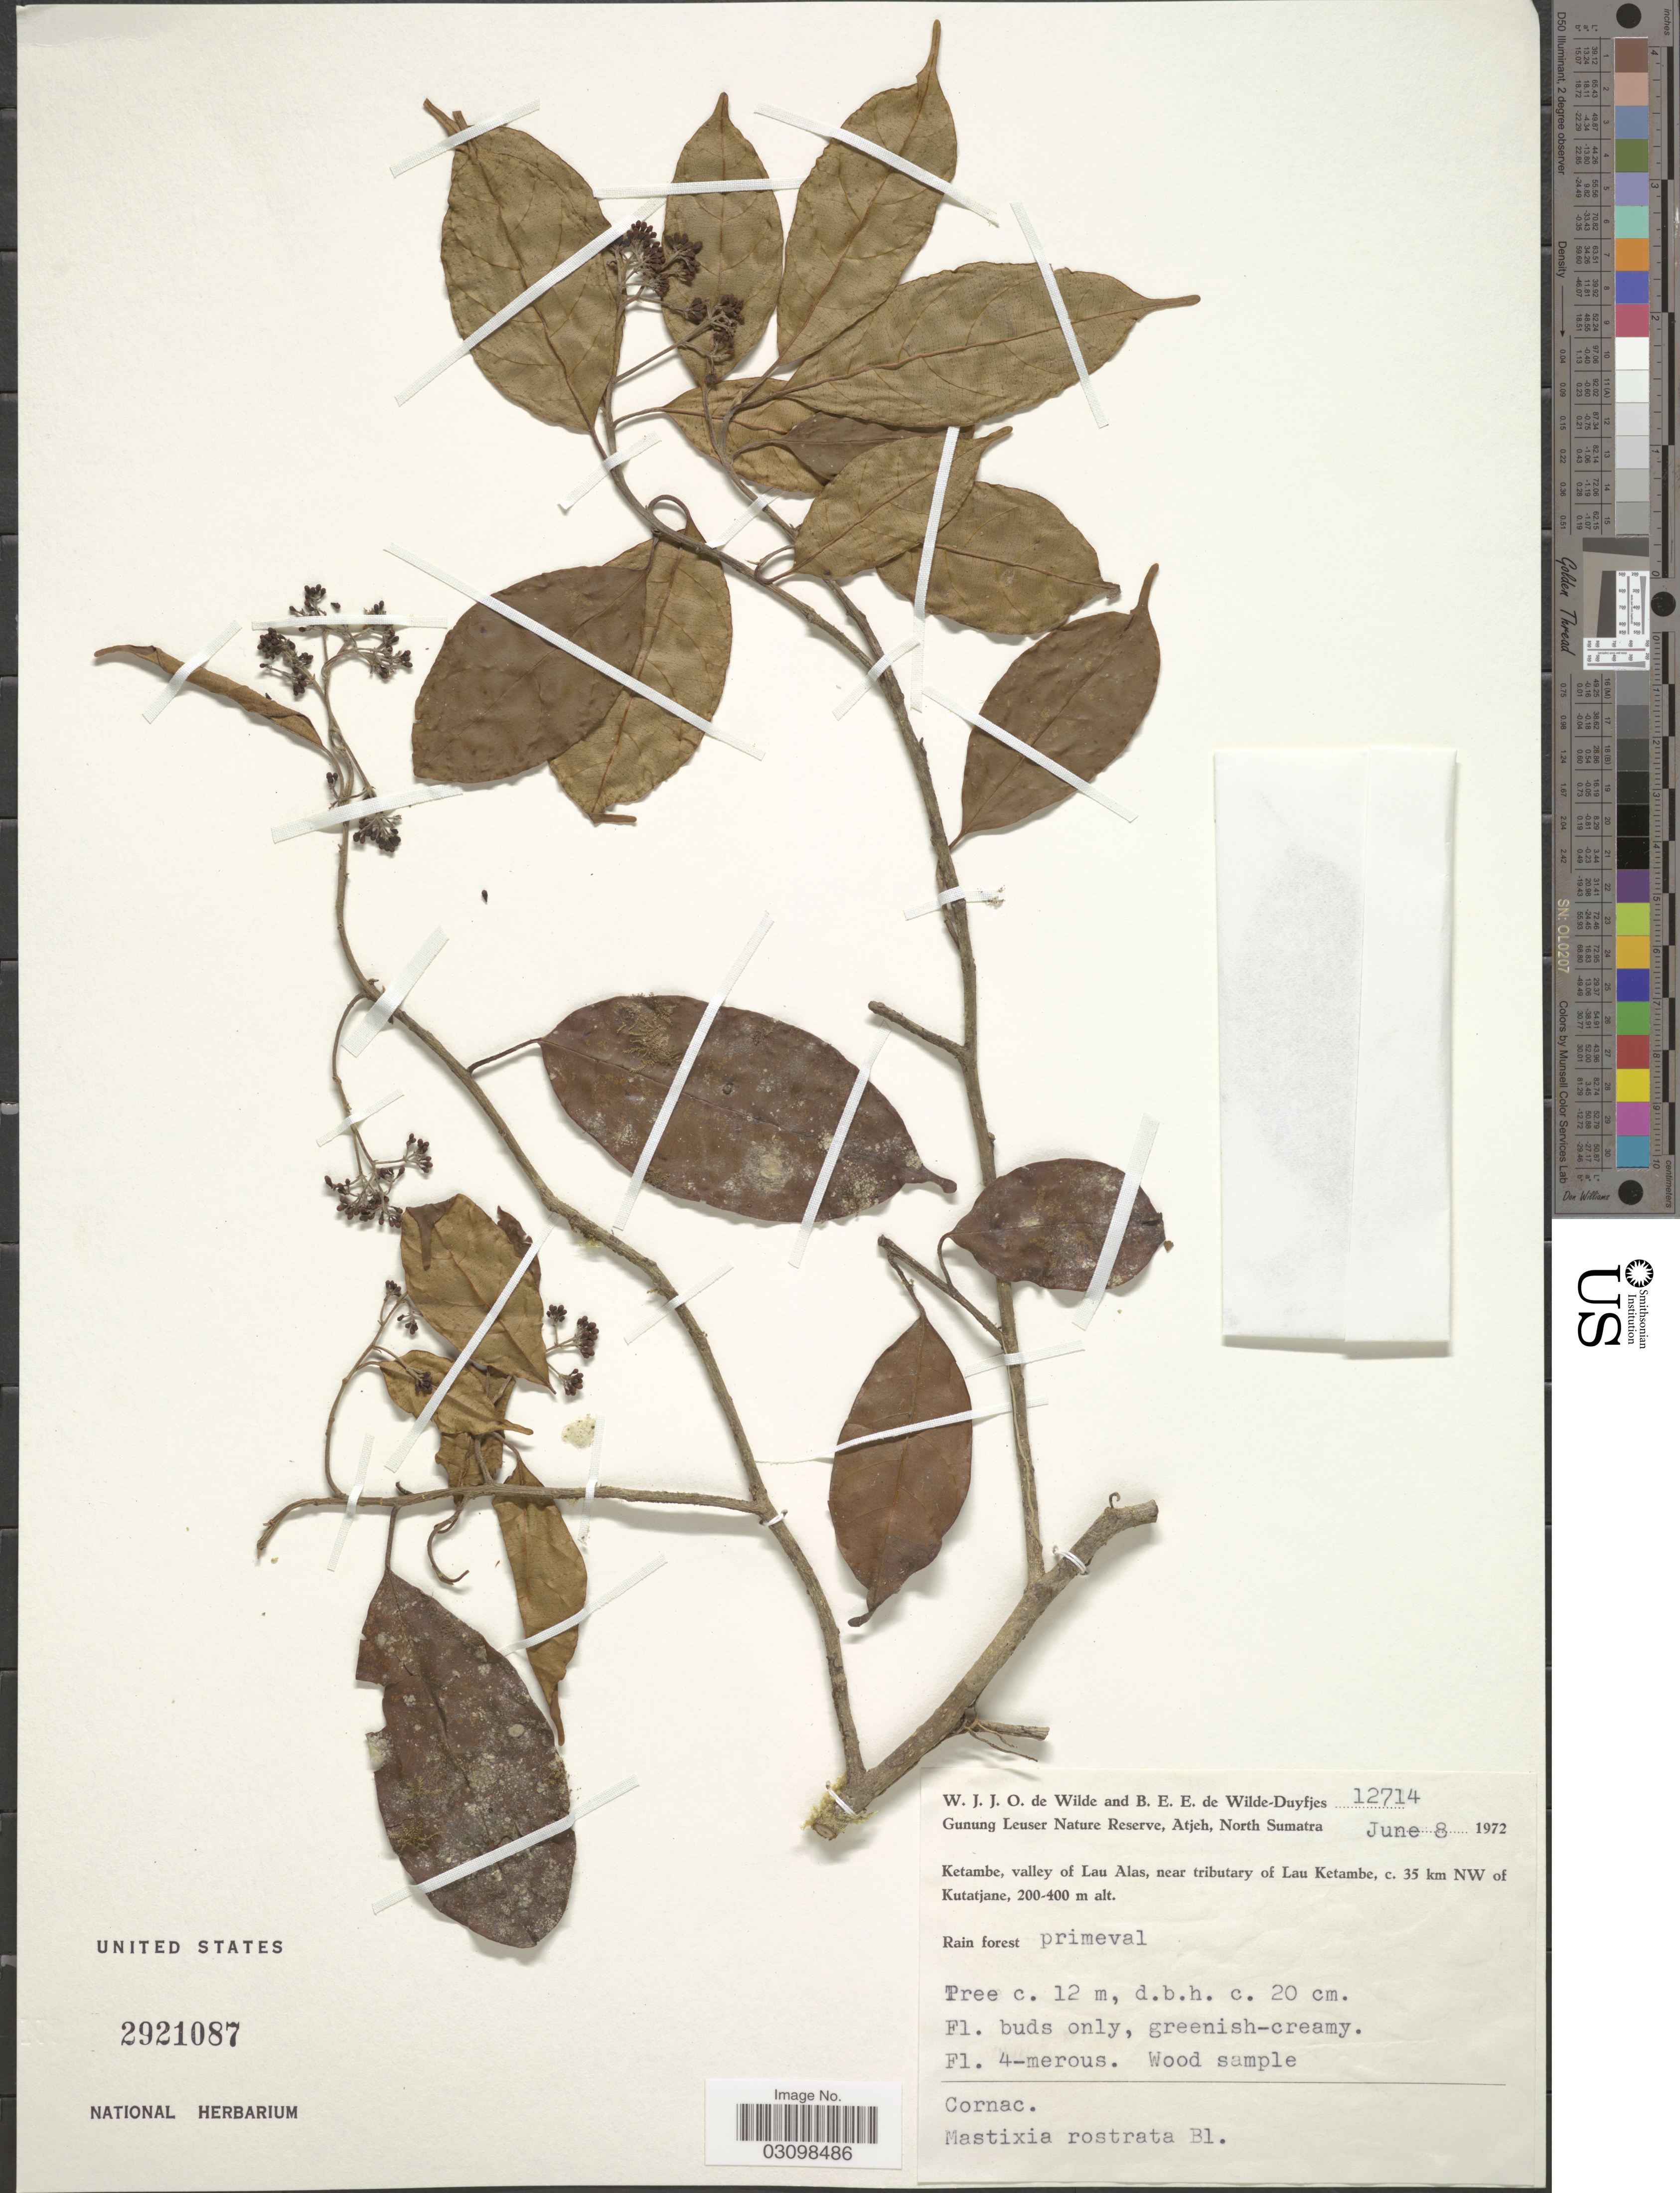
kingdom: Plantae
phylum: Tracheophyta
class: Magnoliopsida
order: Cornales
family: Nyssaceae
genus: Mastixia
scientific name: Mastixia rostrata subsp. rostrata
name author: Blume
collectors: W. J. de Wilde & B. E. de Wilde-Duyfjes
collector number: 12714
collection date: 1972-06-08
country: Indonesia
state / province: Sumatra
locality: Gunung Leuser Nature Reserve, Atjeh, North Sumatra, Ketambe, valley of Lau Alas, near tributary of Lau Ketambe, c. 35 km NW of Kutatjane.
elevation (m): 200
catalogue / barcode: US 2921087